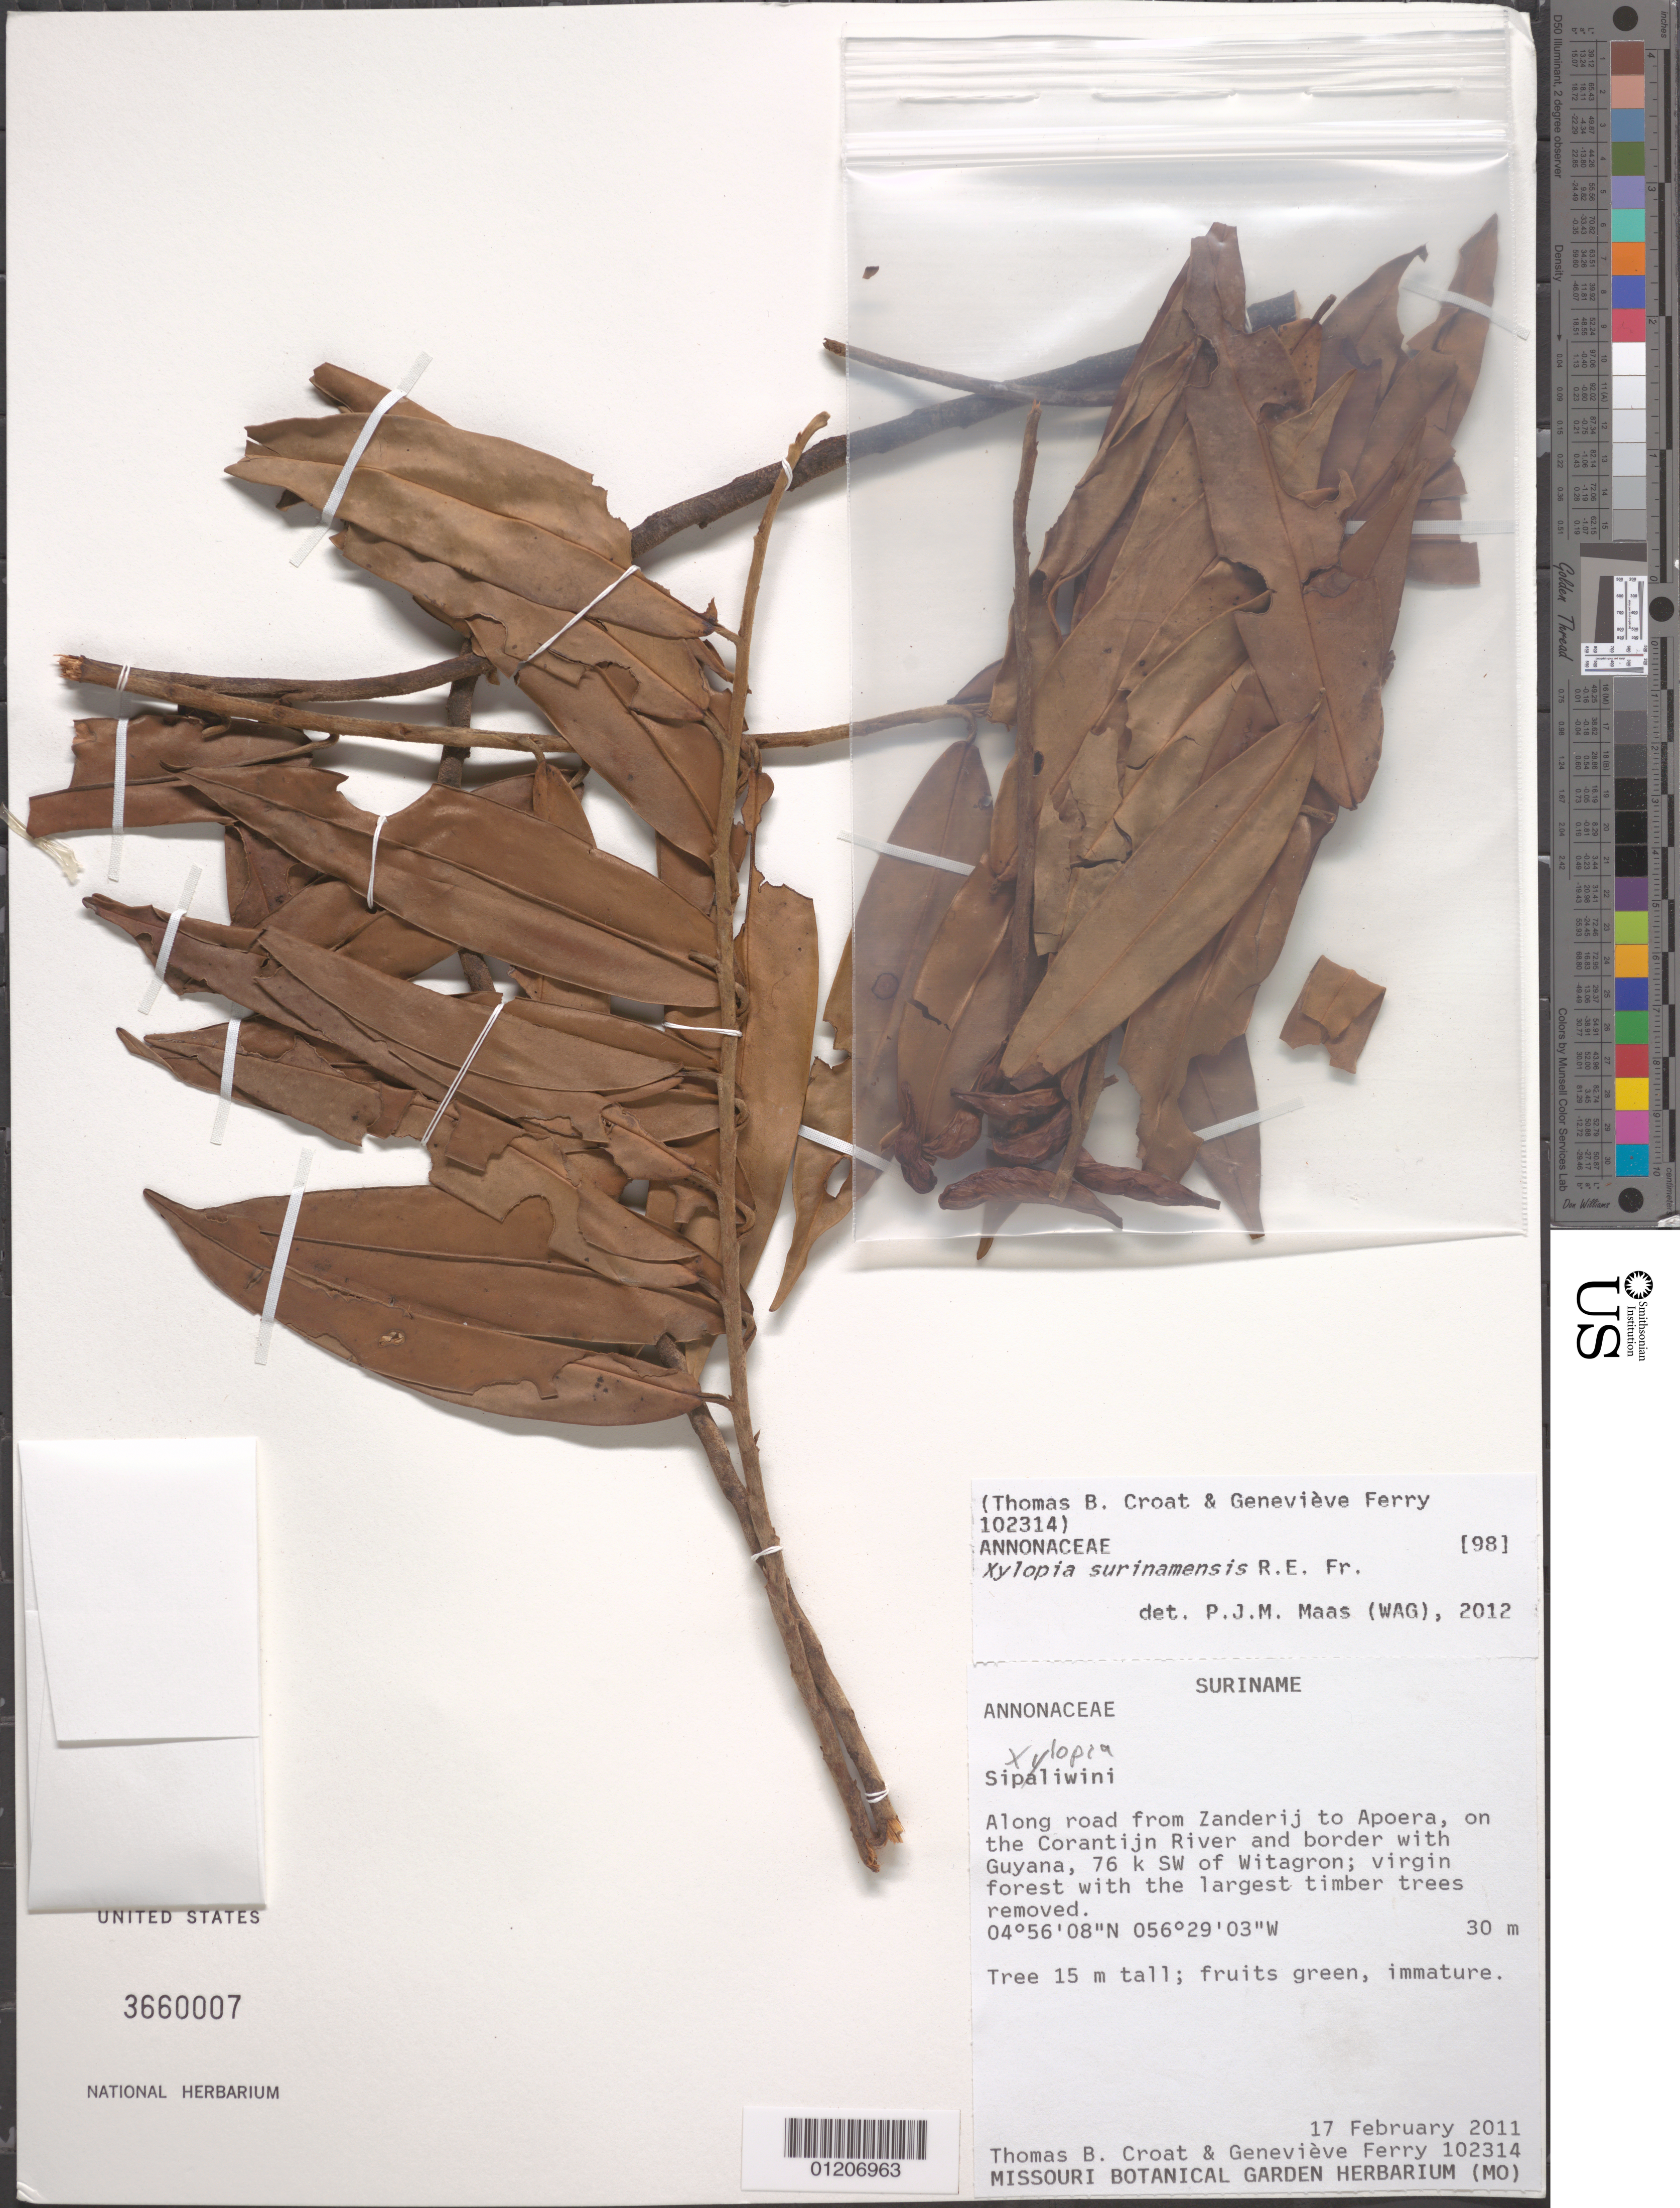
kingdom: Plantae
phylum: Tracheophyta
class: Magnoliopsida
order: Magnoliales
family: Annonaceae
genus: Xylopia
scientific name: Xylopia surinamensis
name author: R.E. Fr.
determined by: Maas, Paul J. M.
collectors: T. B. Croat & G. Ferry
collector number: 102314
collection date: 2011-02-17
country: Suriname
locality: Along road from Zanderij to Apoera, on the Corantijn River and border with Guyana, 76k SW of Witagron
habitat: Virgin forest with the largest timber trees removed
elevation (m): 30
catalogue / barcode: US 3660007